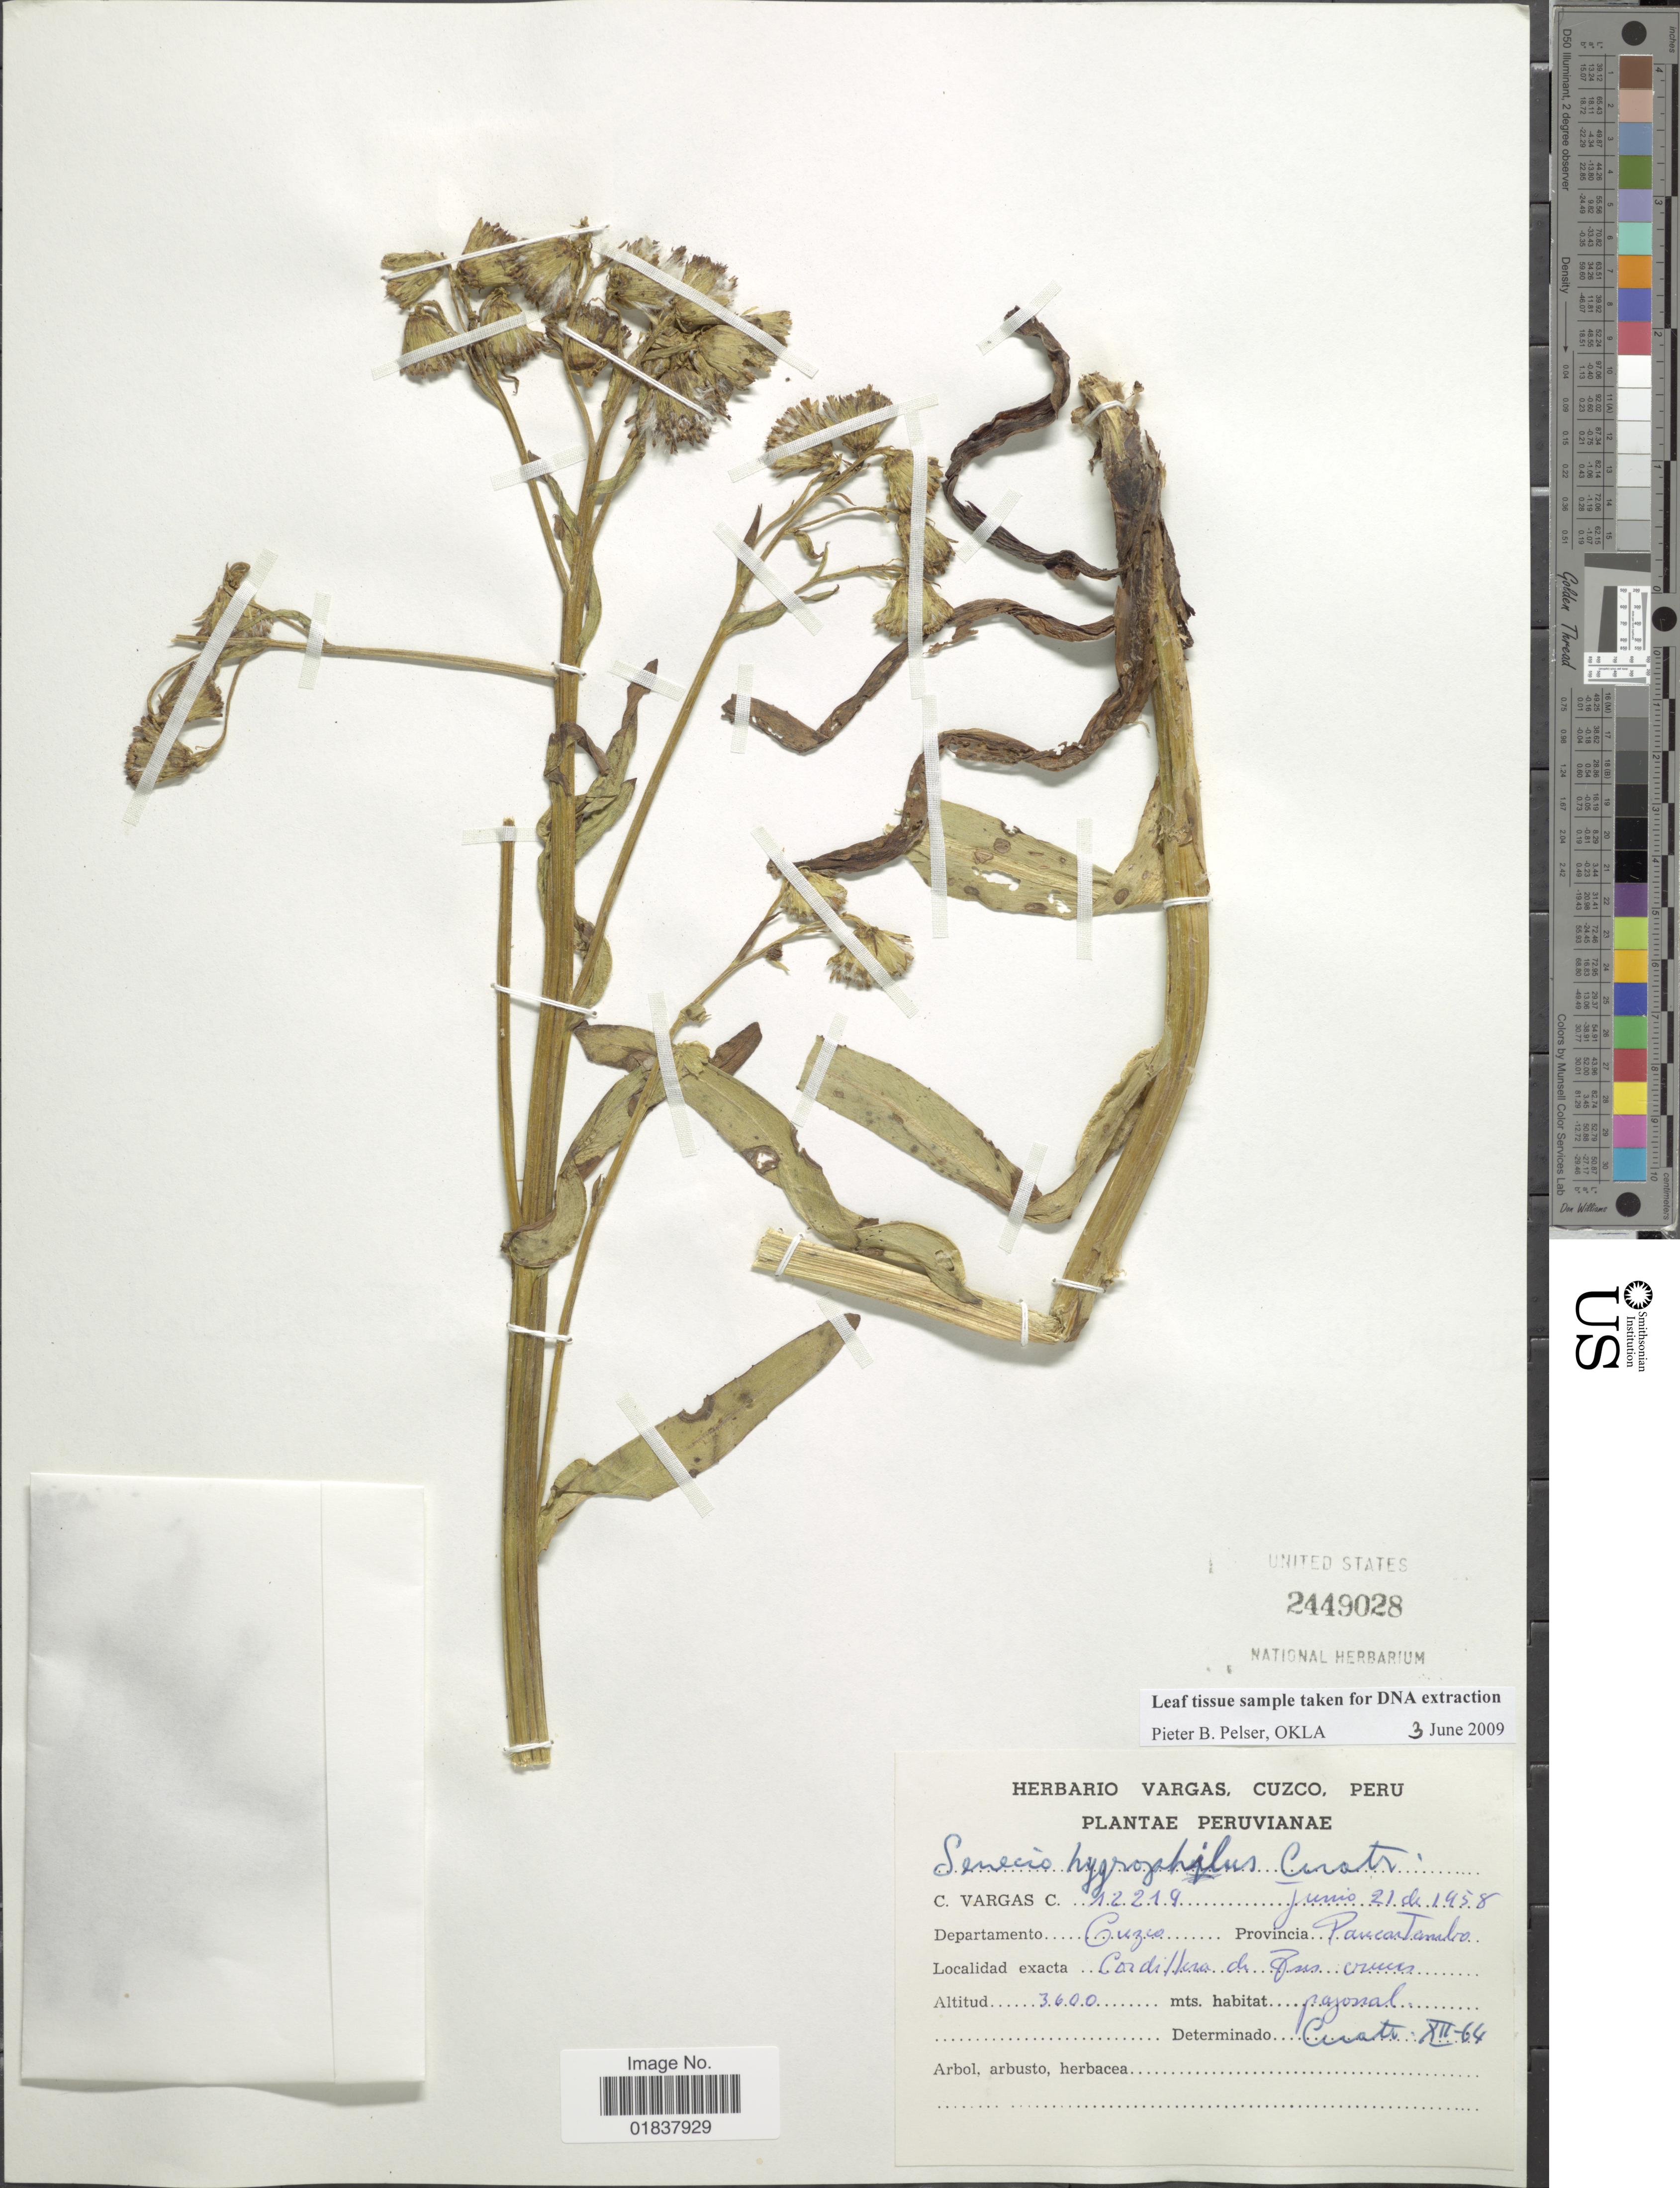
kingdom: Plantae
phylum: Tracheophyta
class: Magnoliopsida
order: Asterales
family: Asteraceae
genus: Senecio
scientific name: Senecio hygrophilus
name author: Cuatrec.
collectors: C. Vargas Calderón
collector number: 12219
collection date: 1958-06-21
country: Peru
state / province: Cusco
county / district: Paucartambo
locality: Cordillera de Tres Cruces.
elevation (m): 3600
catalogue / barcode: US 2449028